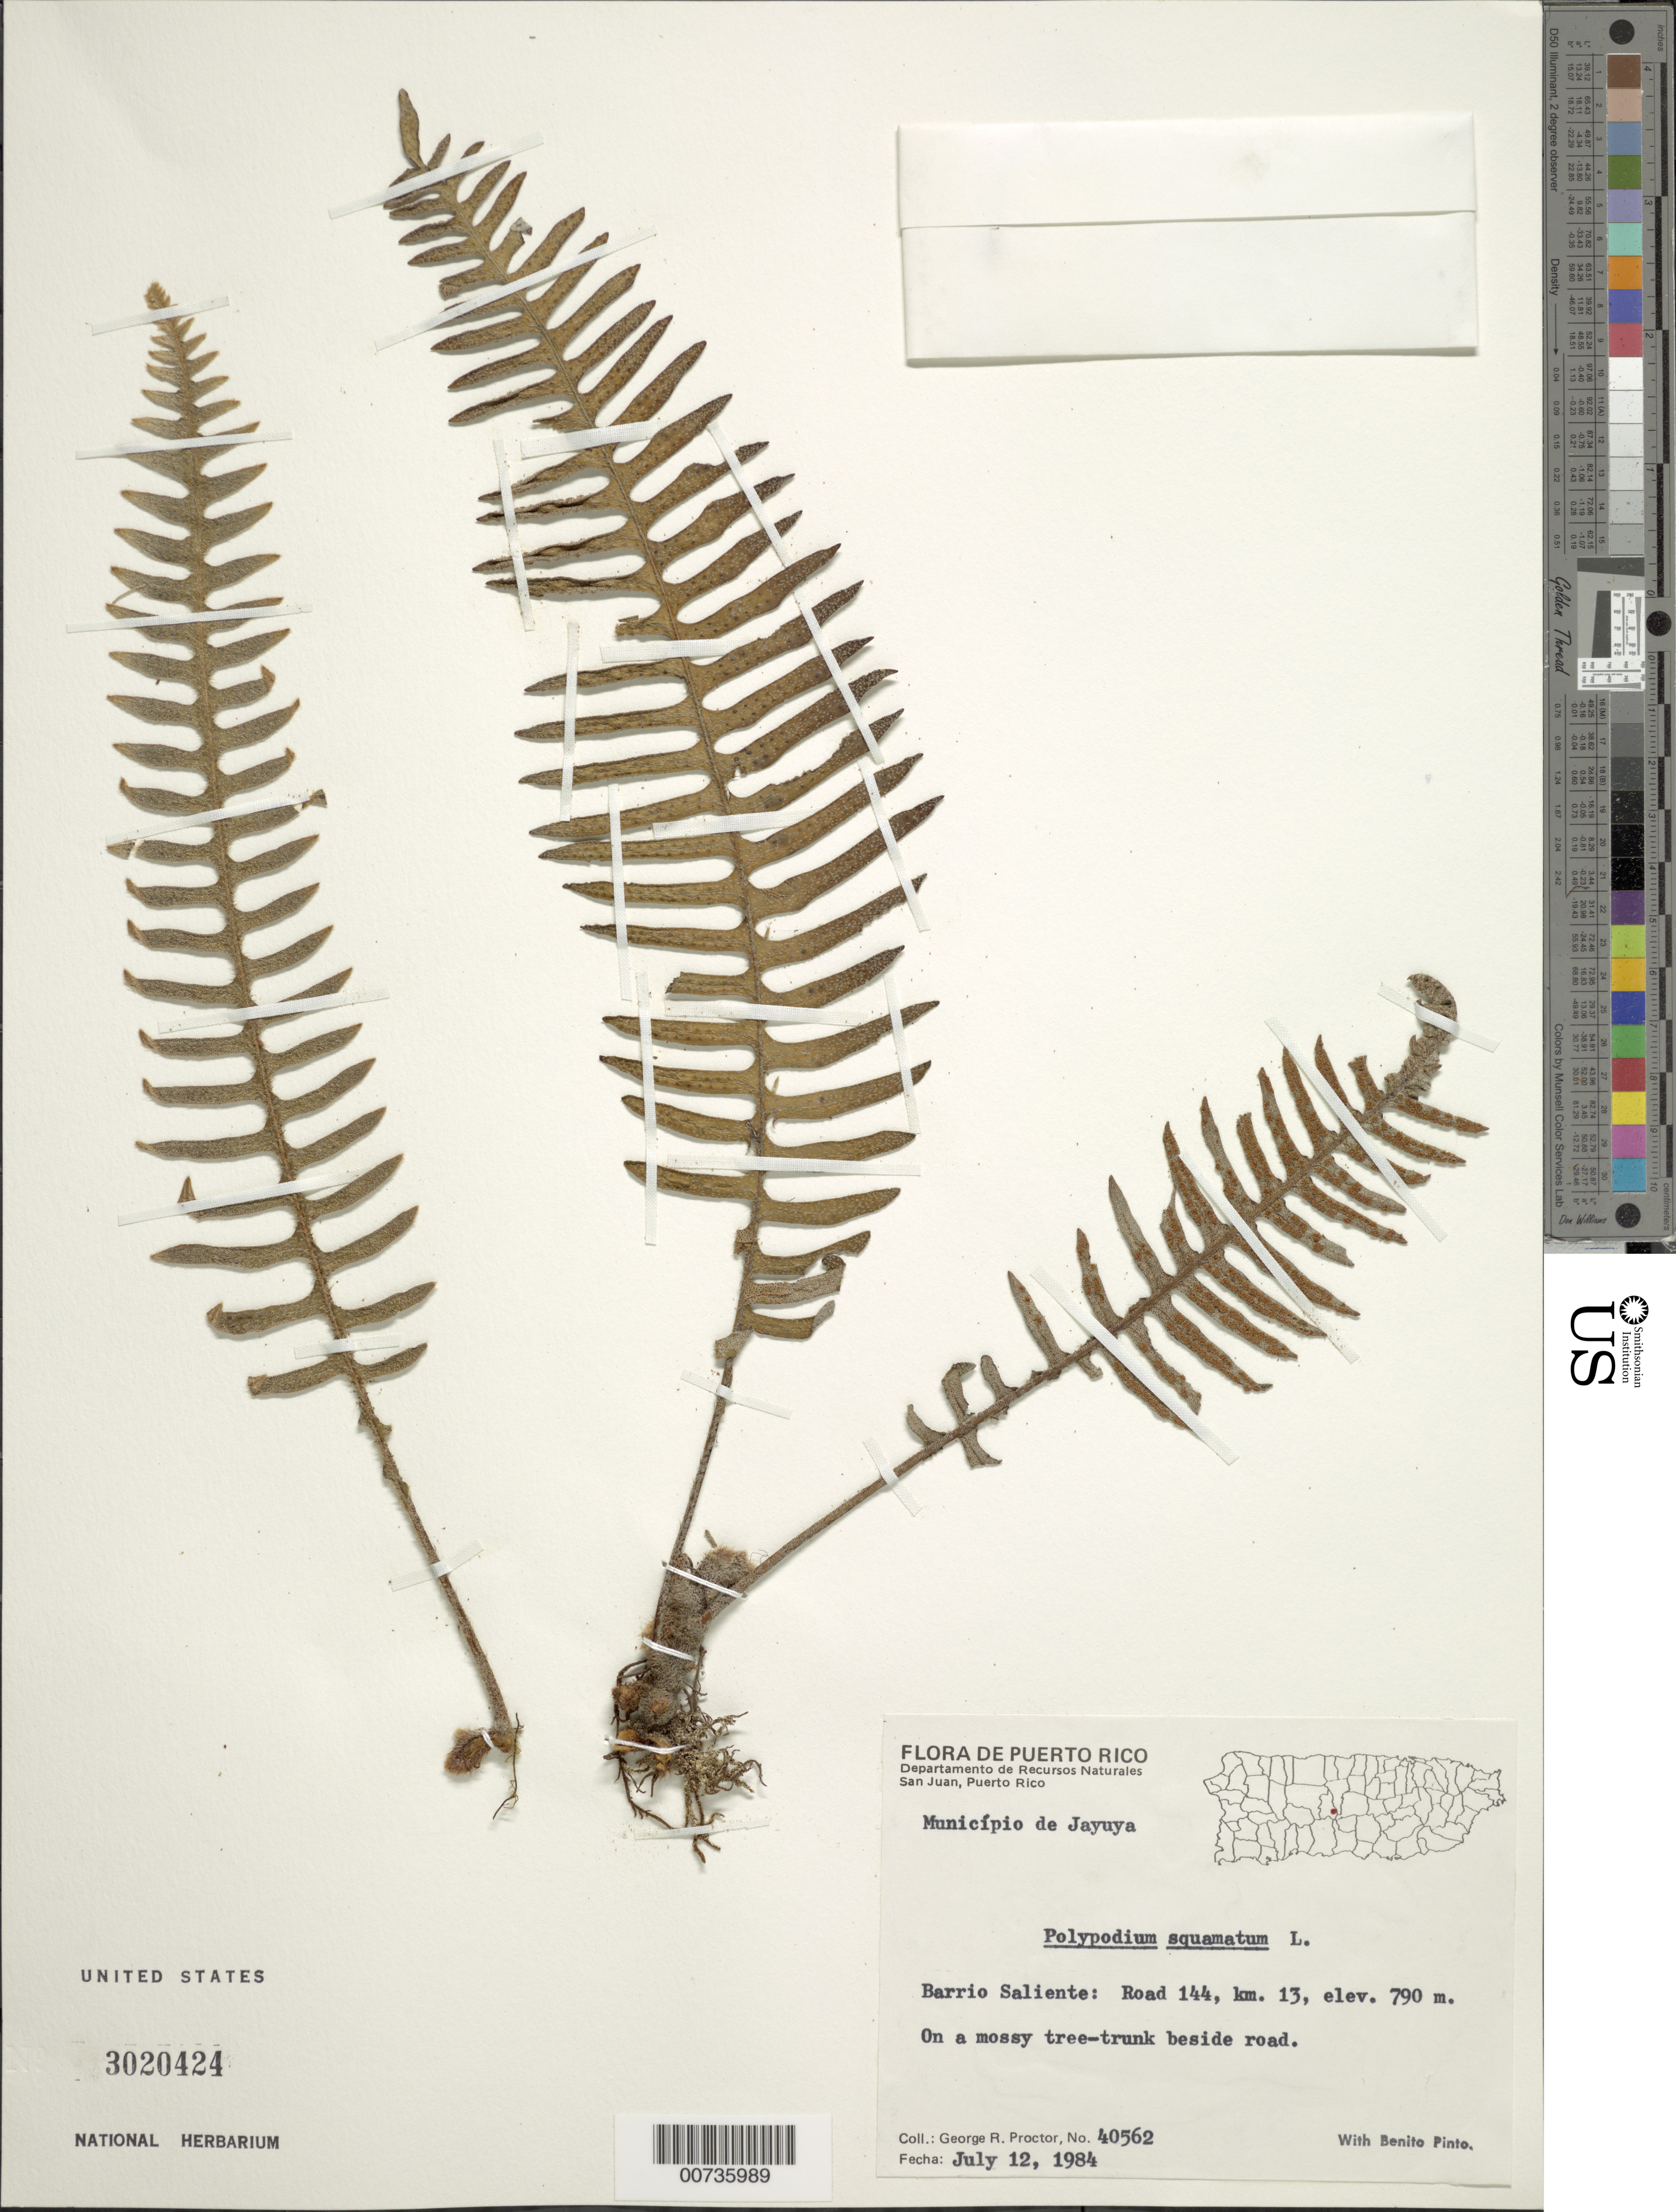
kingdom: Plantae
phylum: Tracheophyta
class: Polypodiopsida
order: Polypodiales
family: Polypodiaceae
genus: Pleopeltis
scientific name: Pleopeltis squamata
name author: (L.) J. Sm.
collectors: G. R. Proctor & B. Pinto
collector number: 40562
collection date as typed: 12 Jul 1984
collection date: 1984-07-12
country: Puerto Rico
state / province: Jayuya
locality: Mun. Jayuya, Barrio Saliente: Road 144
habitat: On a mossy tree-trunk beside road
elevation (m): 790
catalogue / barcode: US 3020424